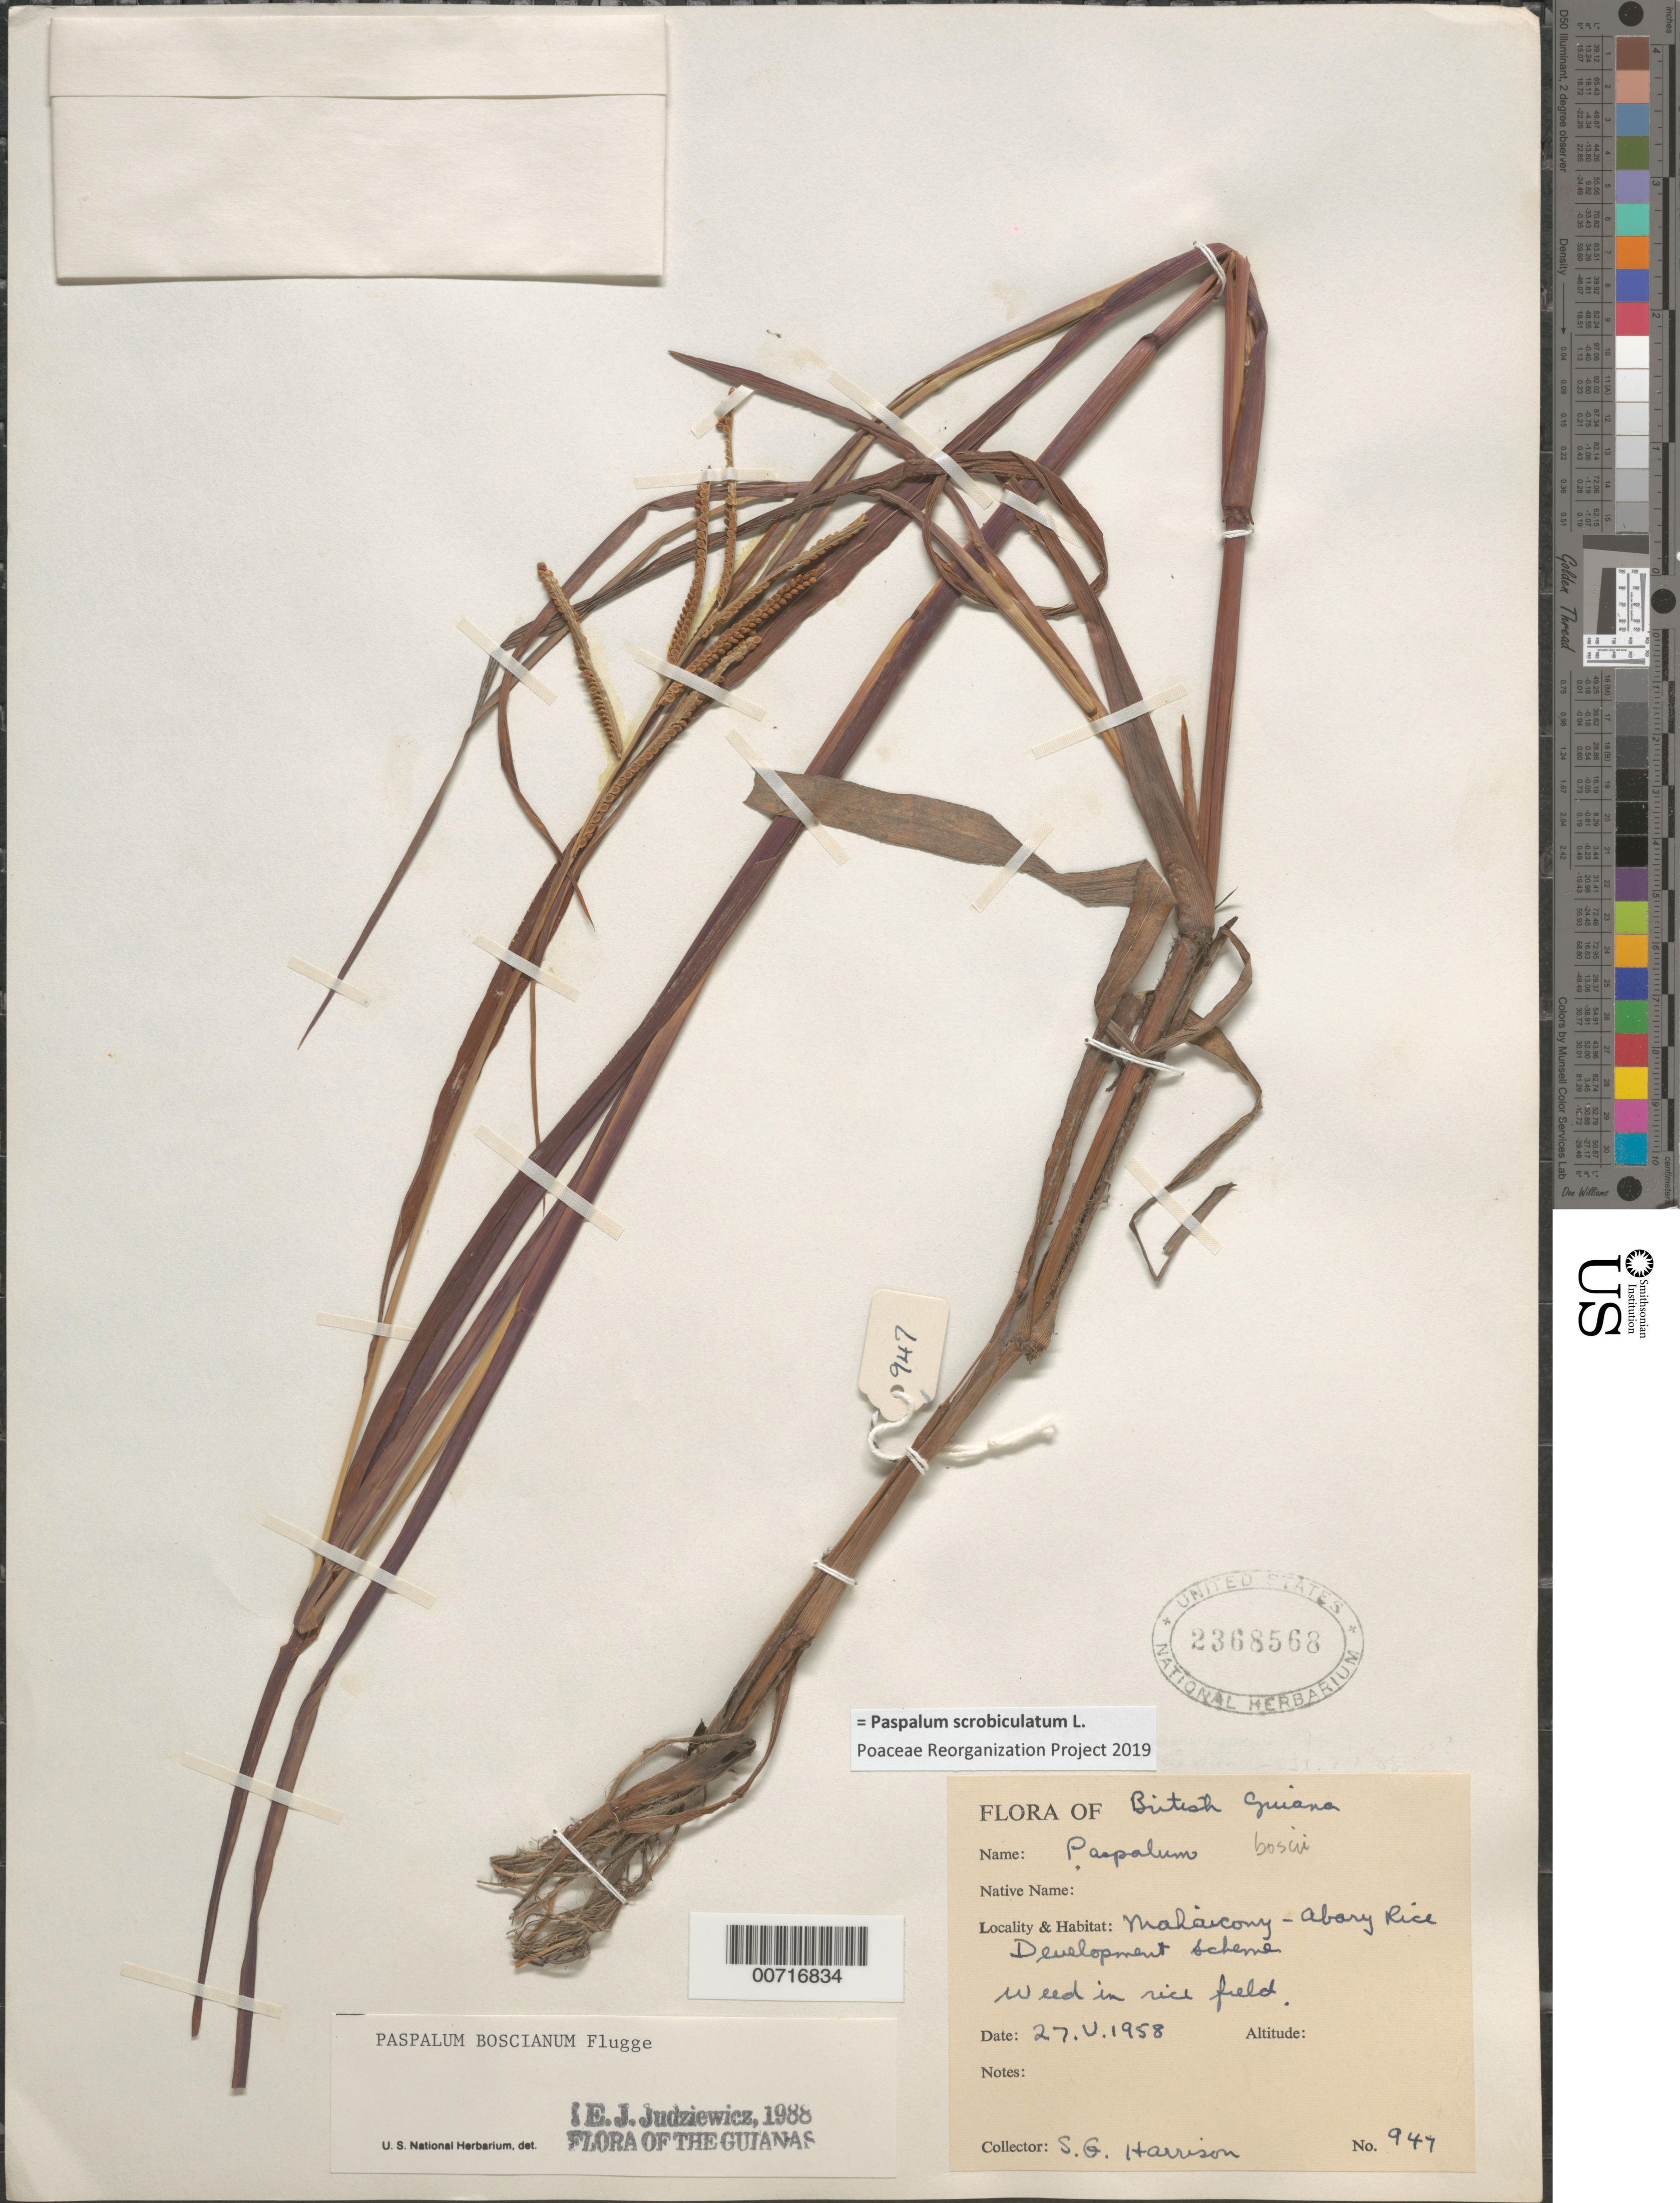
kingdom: Plantae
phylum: Tracheophyta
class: Liliopsida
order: Poales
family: Poaceae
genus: Paspalum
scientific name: Paspalum boscianum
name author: Flüggé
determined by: Judziewicz, E. J.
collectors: S. G. Harrison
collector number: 947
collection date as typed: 27-May-58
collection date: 1958-05-27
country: Guyana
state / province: Mahaica-Berbice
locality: E Coast Demerara, Mahaicony Abary Rice Development. Scheme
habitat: Weed in field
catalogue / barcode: US 2368568